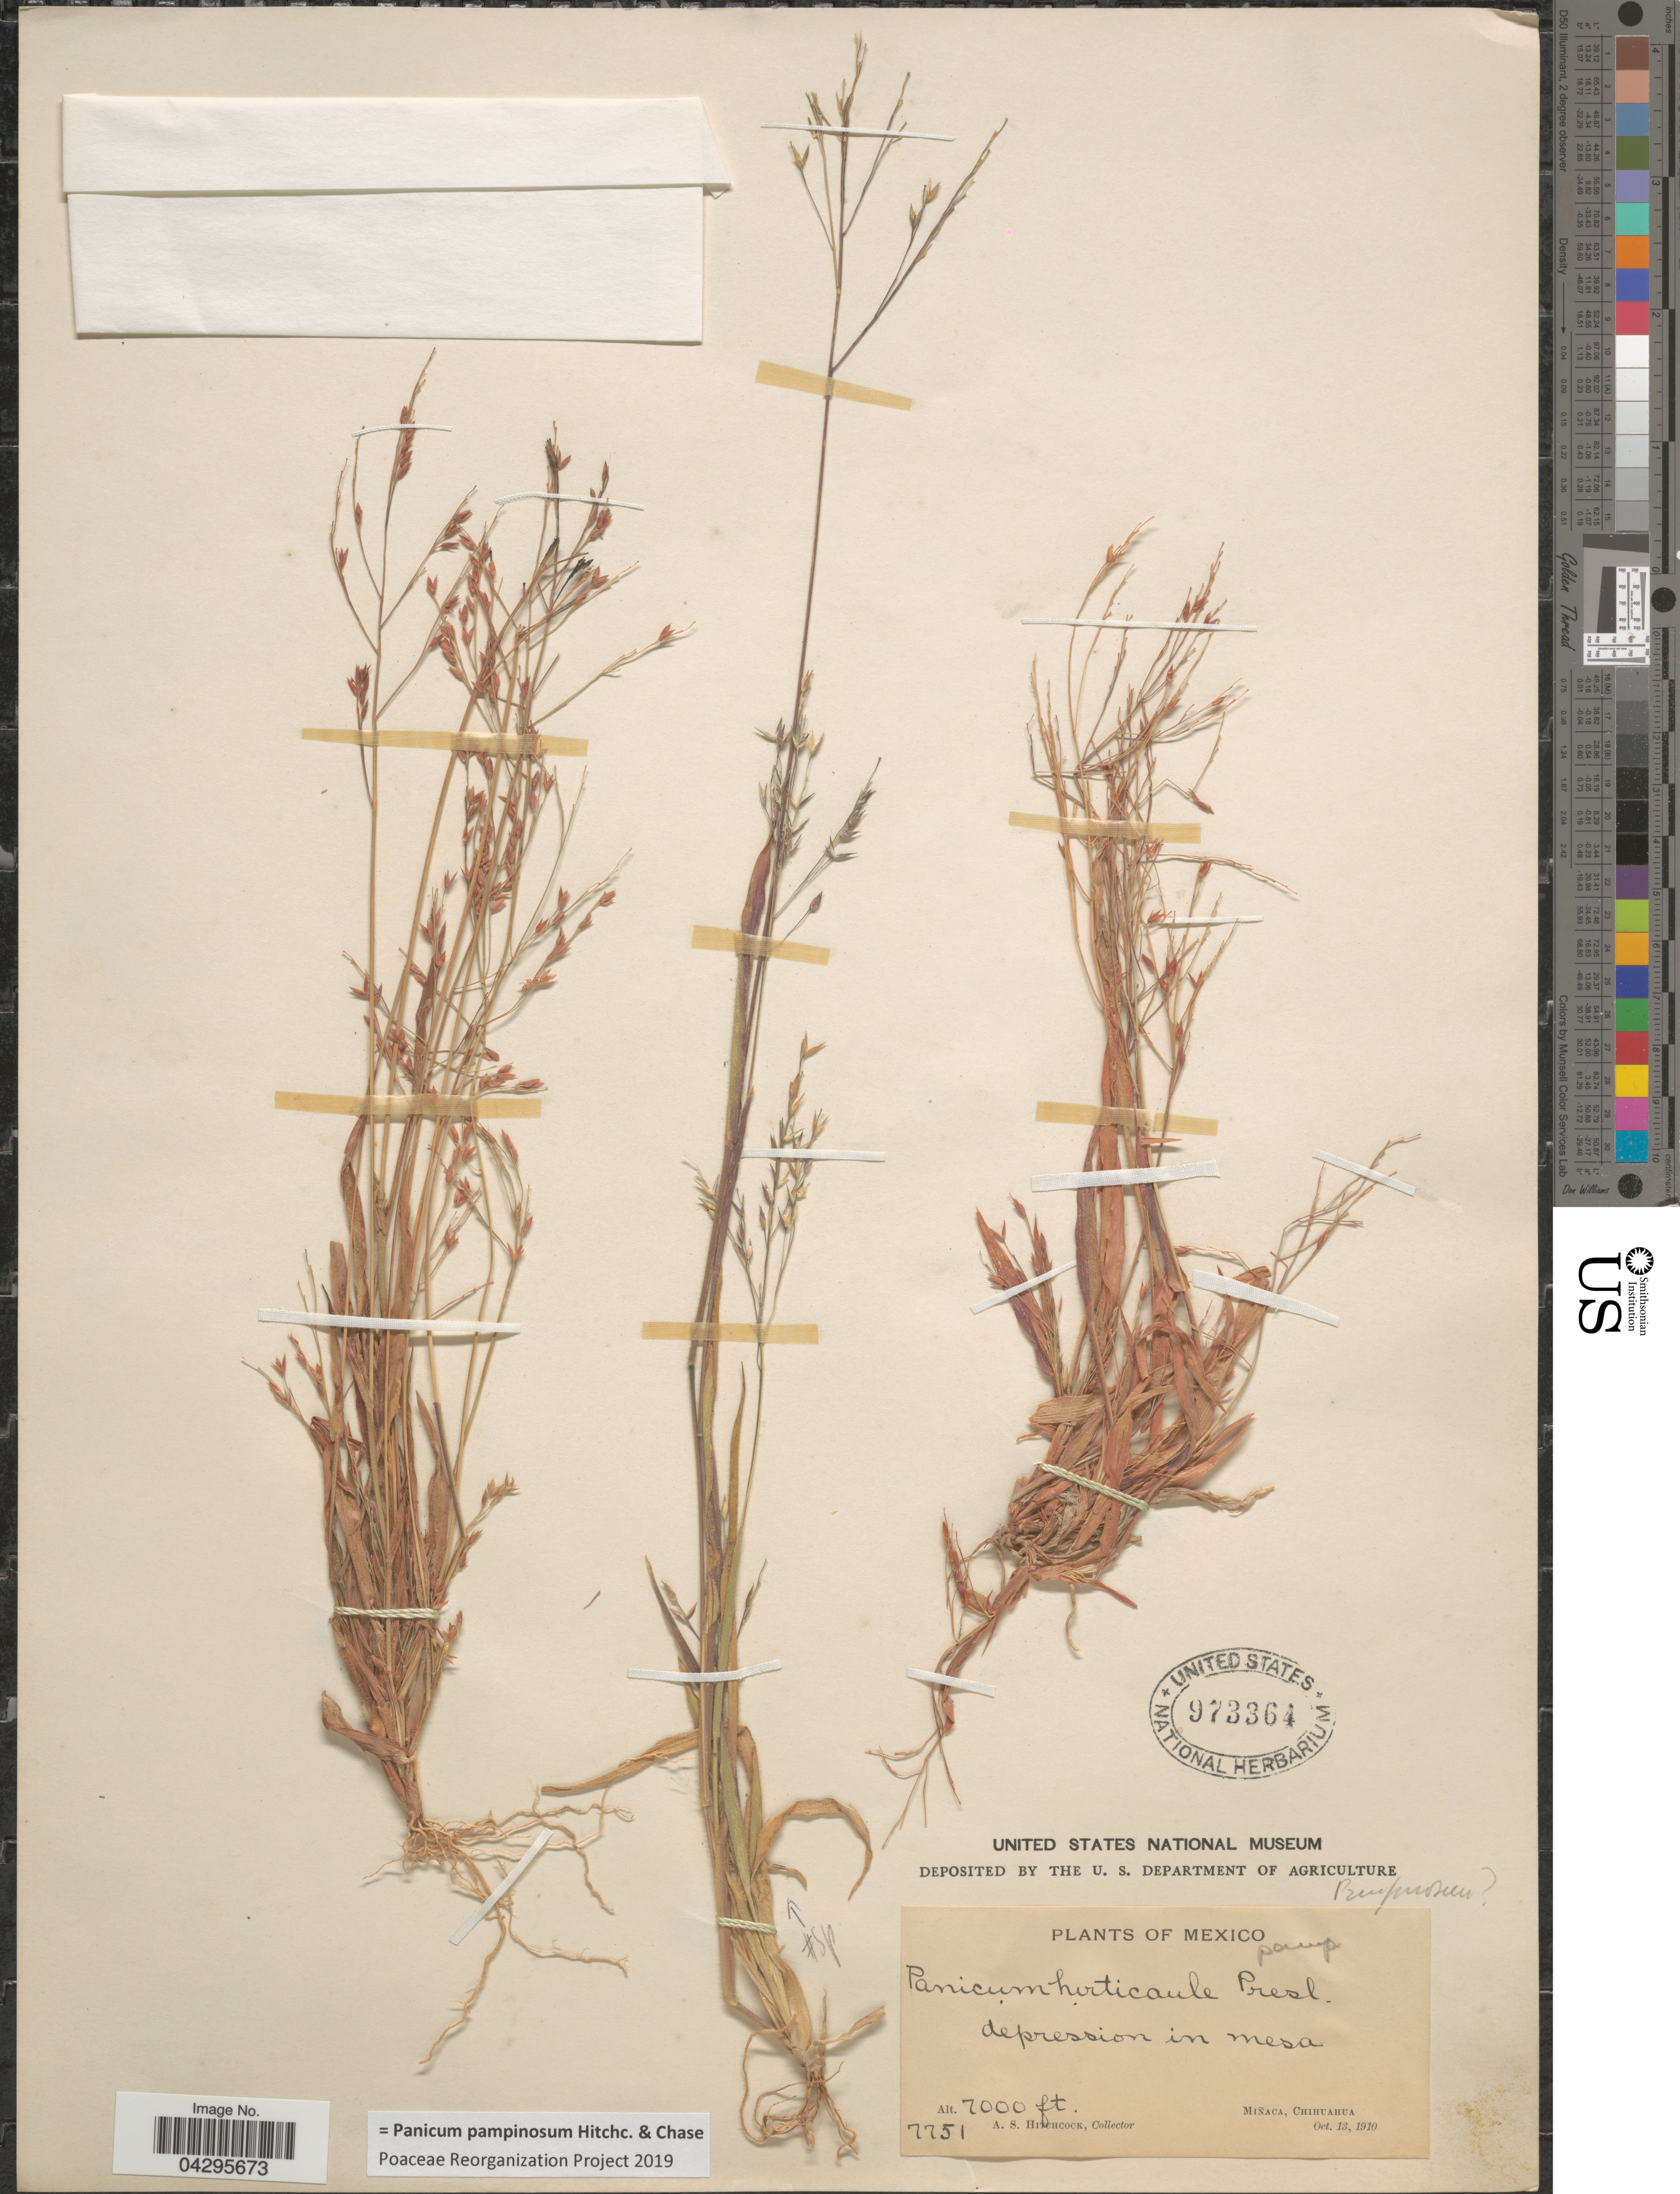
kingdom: Plantae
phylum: Tracheophyta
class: Liliopsida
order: Poales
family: Poaceae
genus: Panicum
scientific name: Panicum pampinosum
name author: Hitchc. & Chase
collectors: A. S. Hitchcock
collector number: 7751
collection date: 1910-10-13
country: Mexico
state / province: Chihuahua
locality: Depression in mesa. Miñaca.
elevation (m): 2134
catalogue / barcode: US 973364